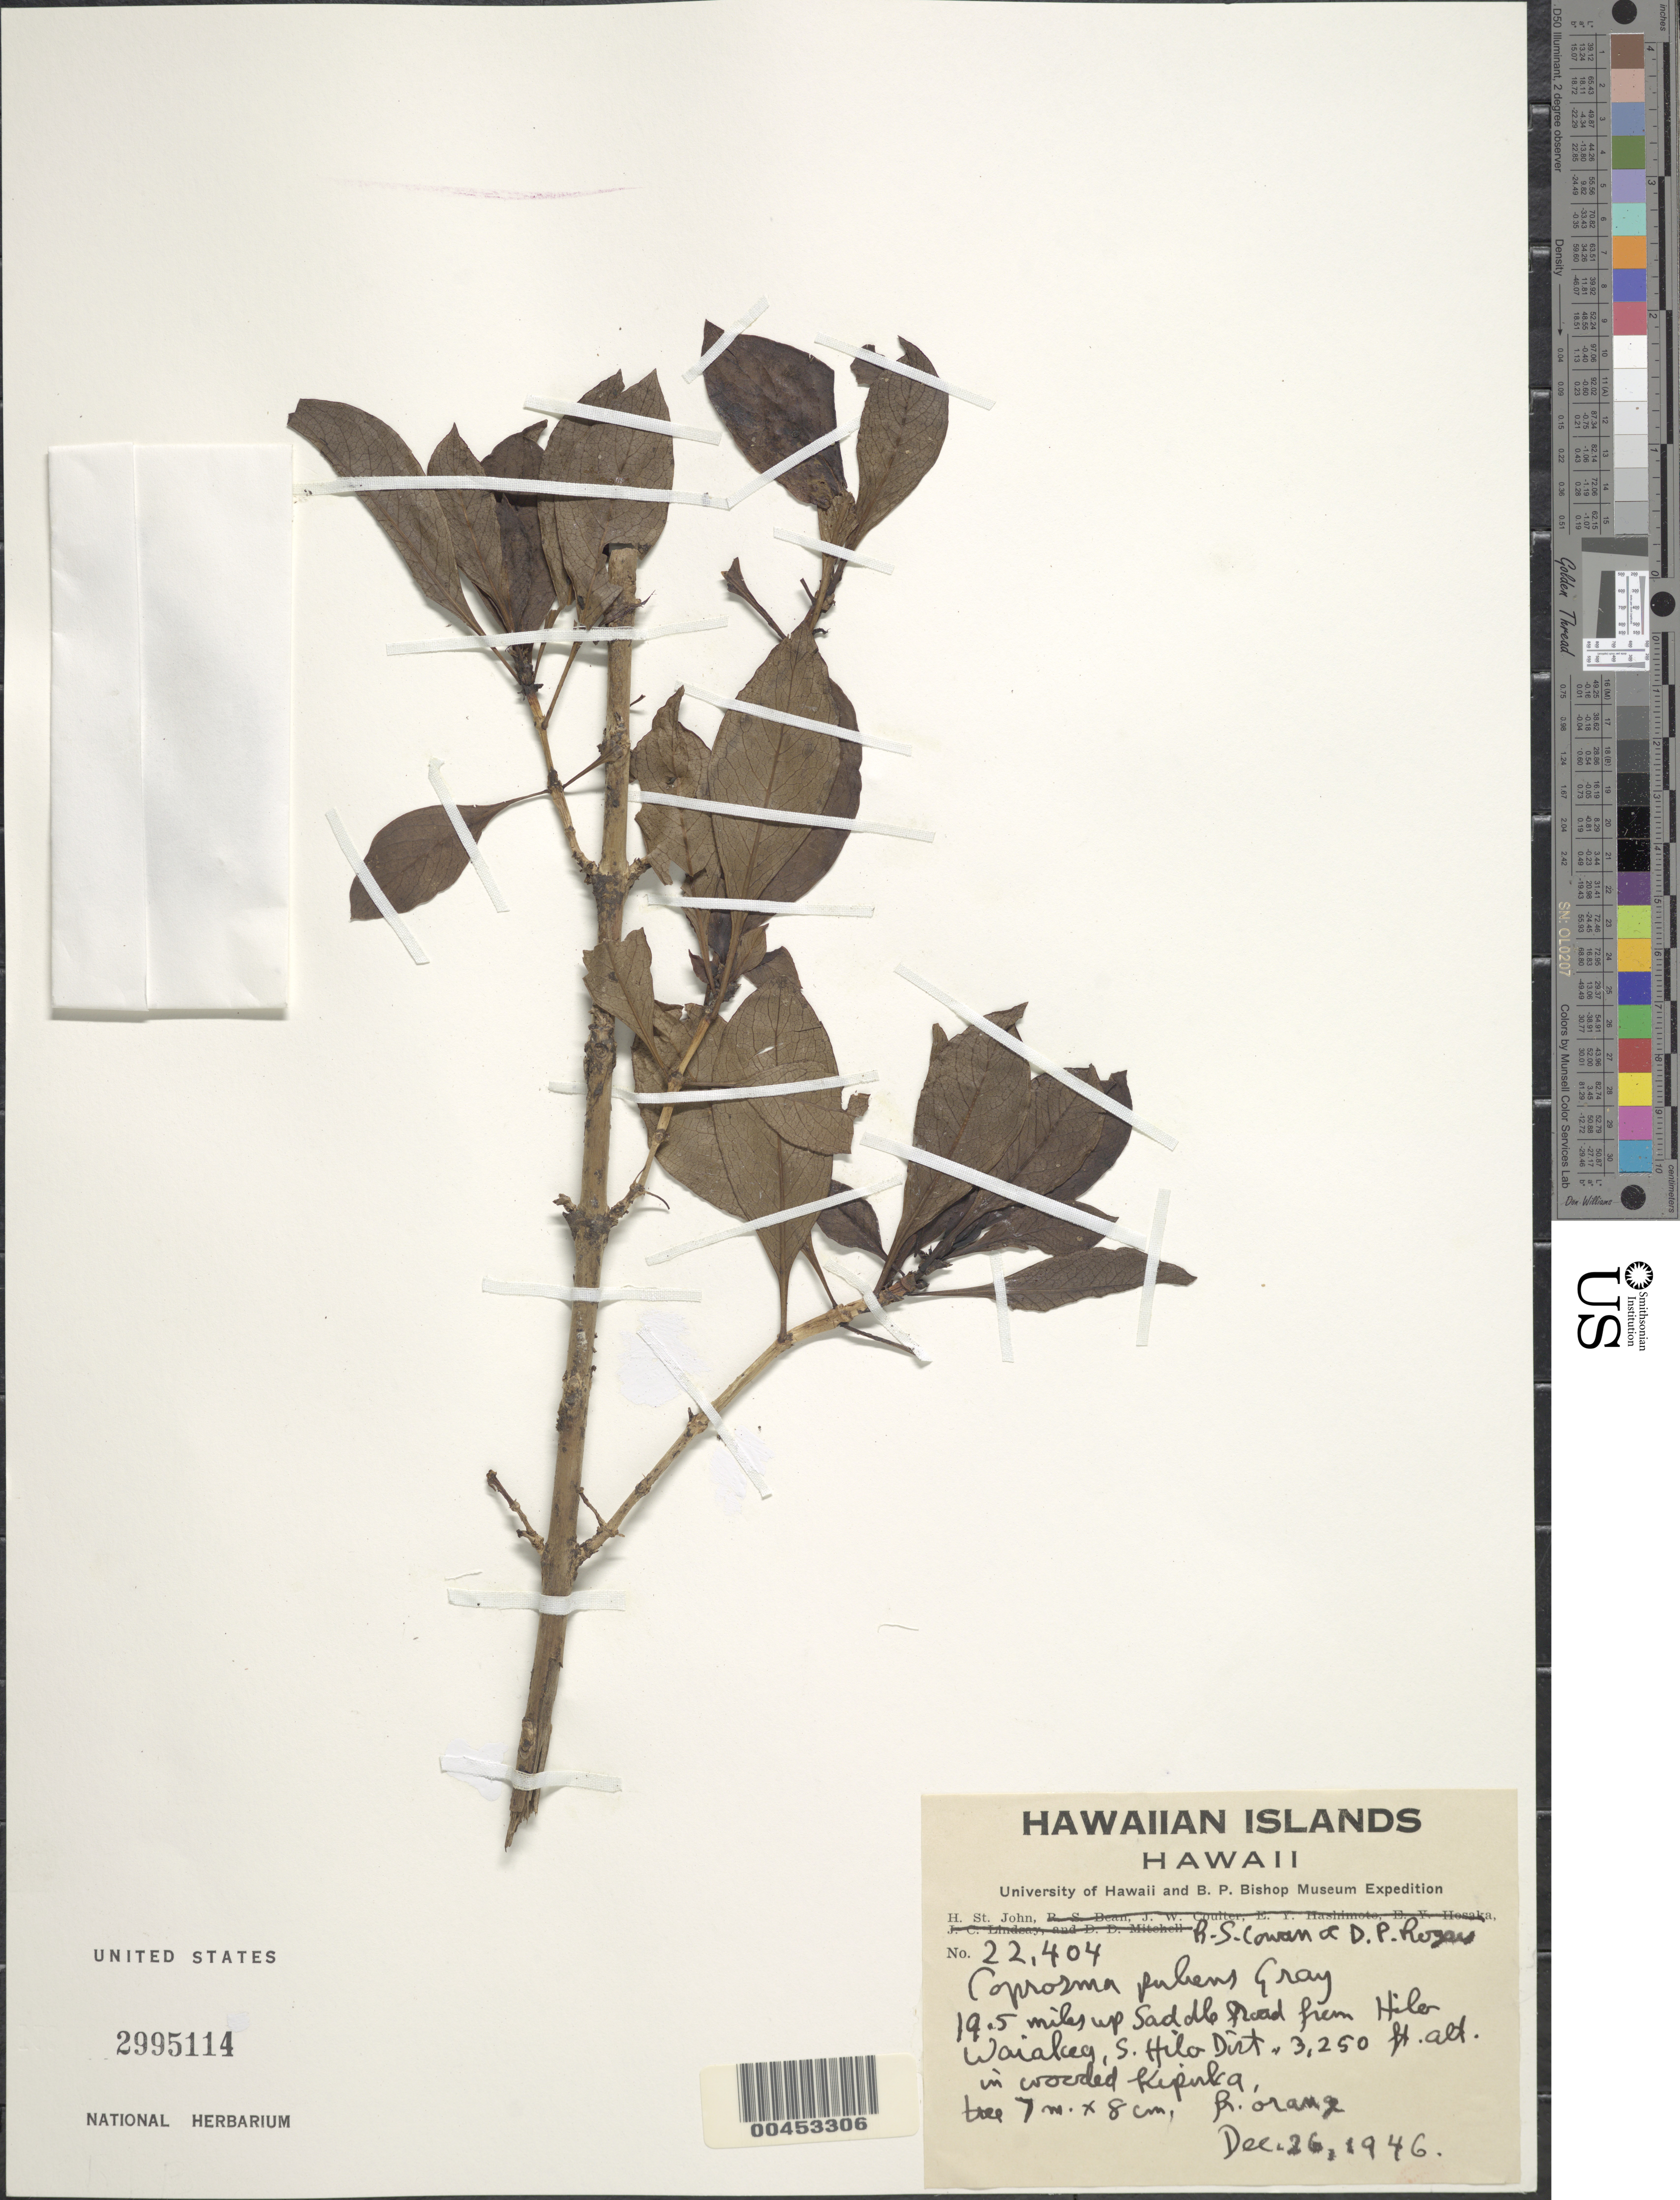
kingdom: Plantae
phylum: Tracheophyta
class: Magnoliopsida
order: Gentianales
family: Rubiaceae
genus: Coprosma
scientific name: Coprosma pubens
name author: A. Gray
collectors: H. St. John, R. S. Cowan & D. Rogers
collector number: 22404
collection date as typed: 26 Dec 1946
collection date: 1946-12-26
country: United States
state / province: Hawaii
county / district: Hawaii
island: Hawaii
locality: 19.5 mi up Saddle Rd from Hilo, Waiakea, S Hilo Dist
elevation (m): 991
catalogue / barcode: US 2995114